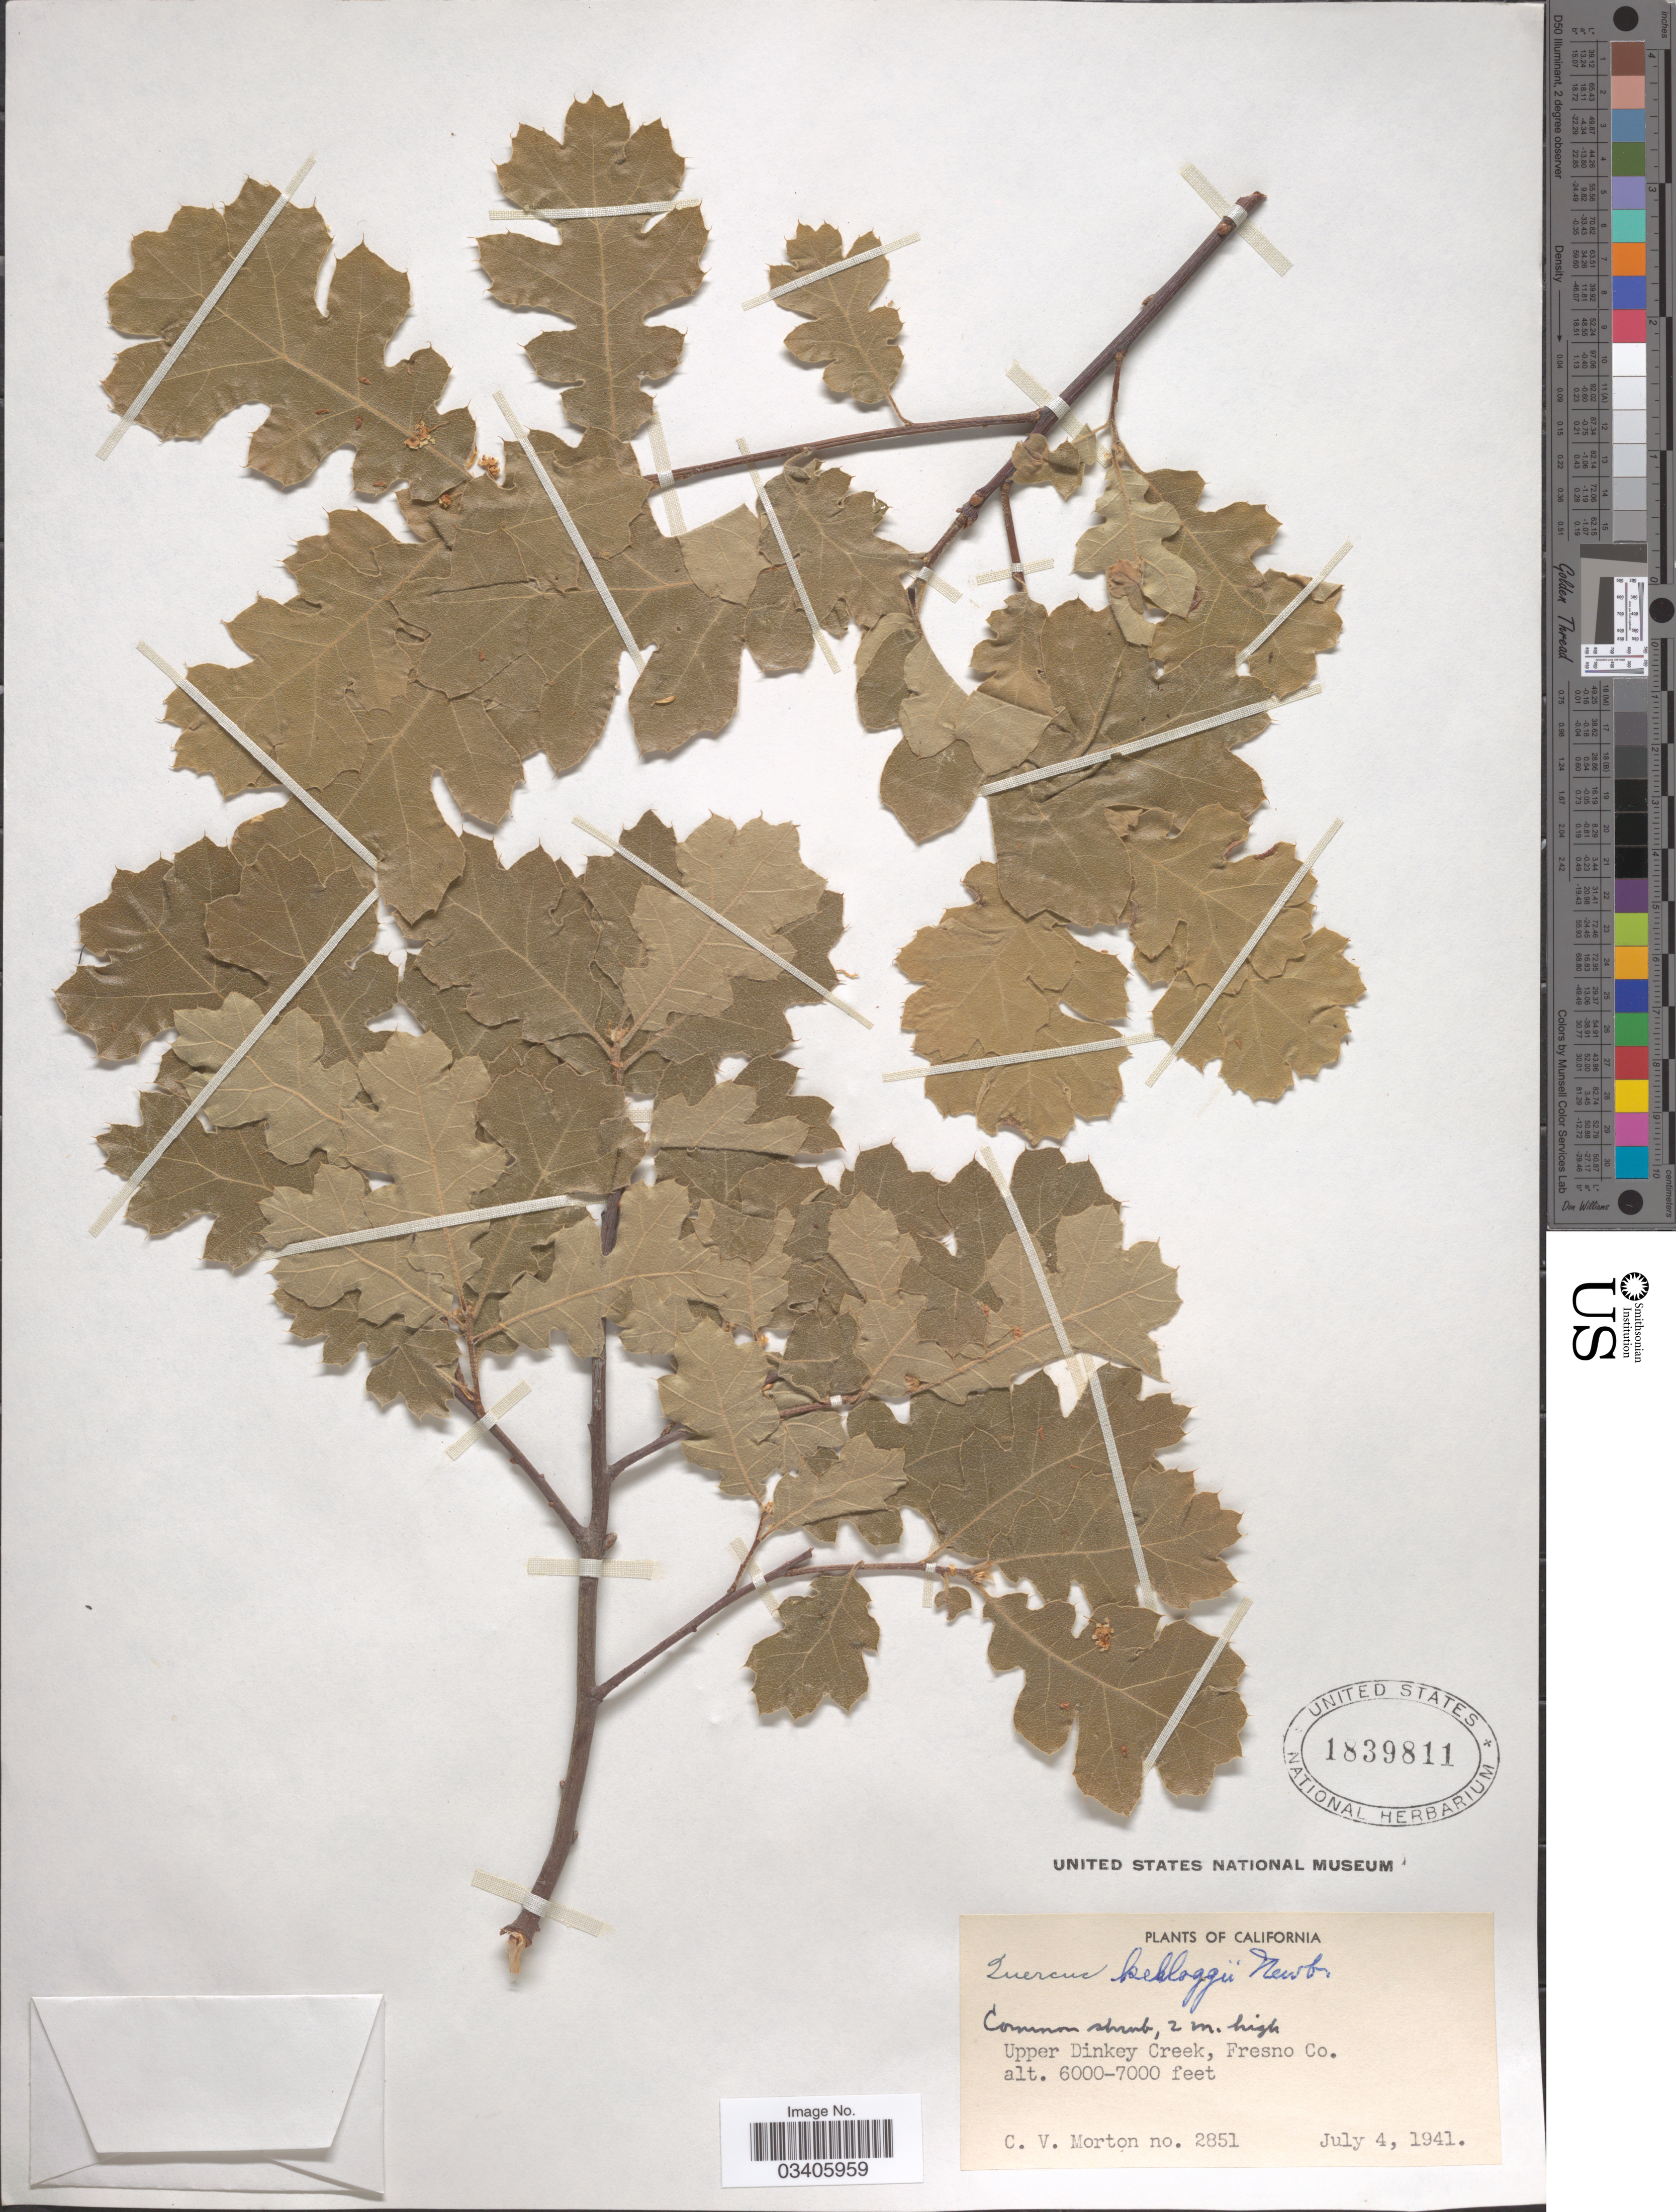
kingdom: Plantae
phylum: Tracheophyta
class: Magnoliopsida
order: Fagales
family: Fagaceae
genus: Quercus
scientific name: Quercus kelloggii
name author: Newb.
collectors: C. V. Morton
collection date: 1941-07-04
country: United States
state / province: California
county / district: Fresno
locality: Upper Dinkey Creek, Fresno Co.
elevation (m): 1829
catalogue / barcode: US 1839811